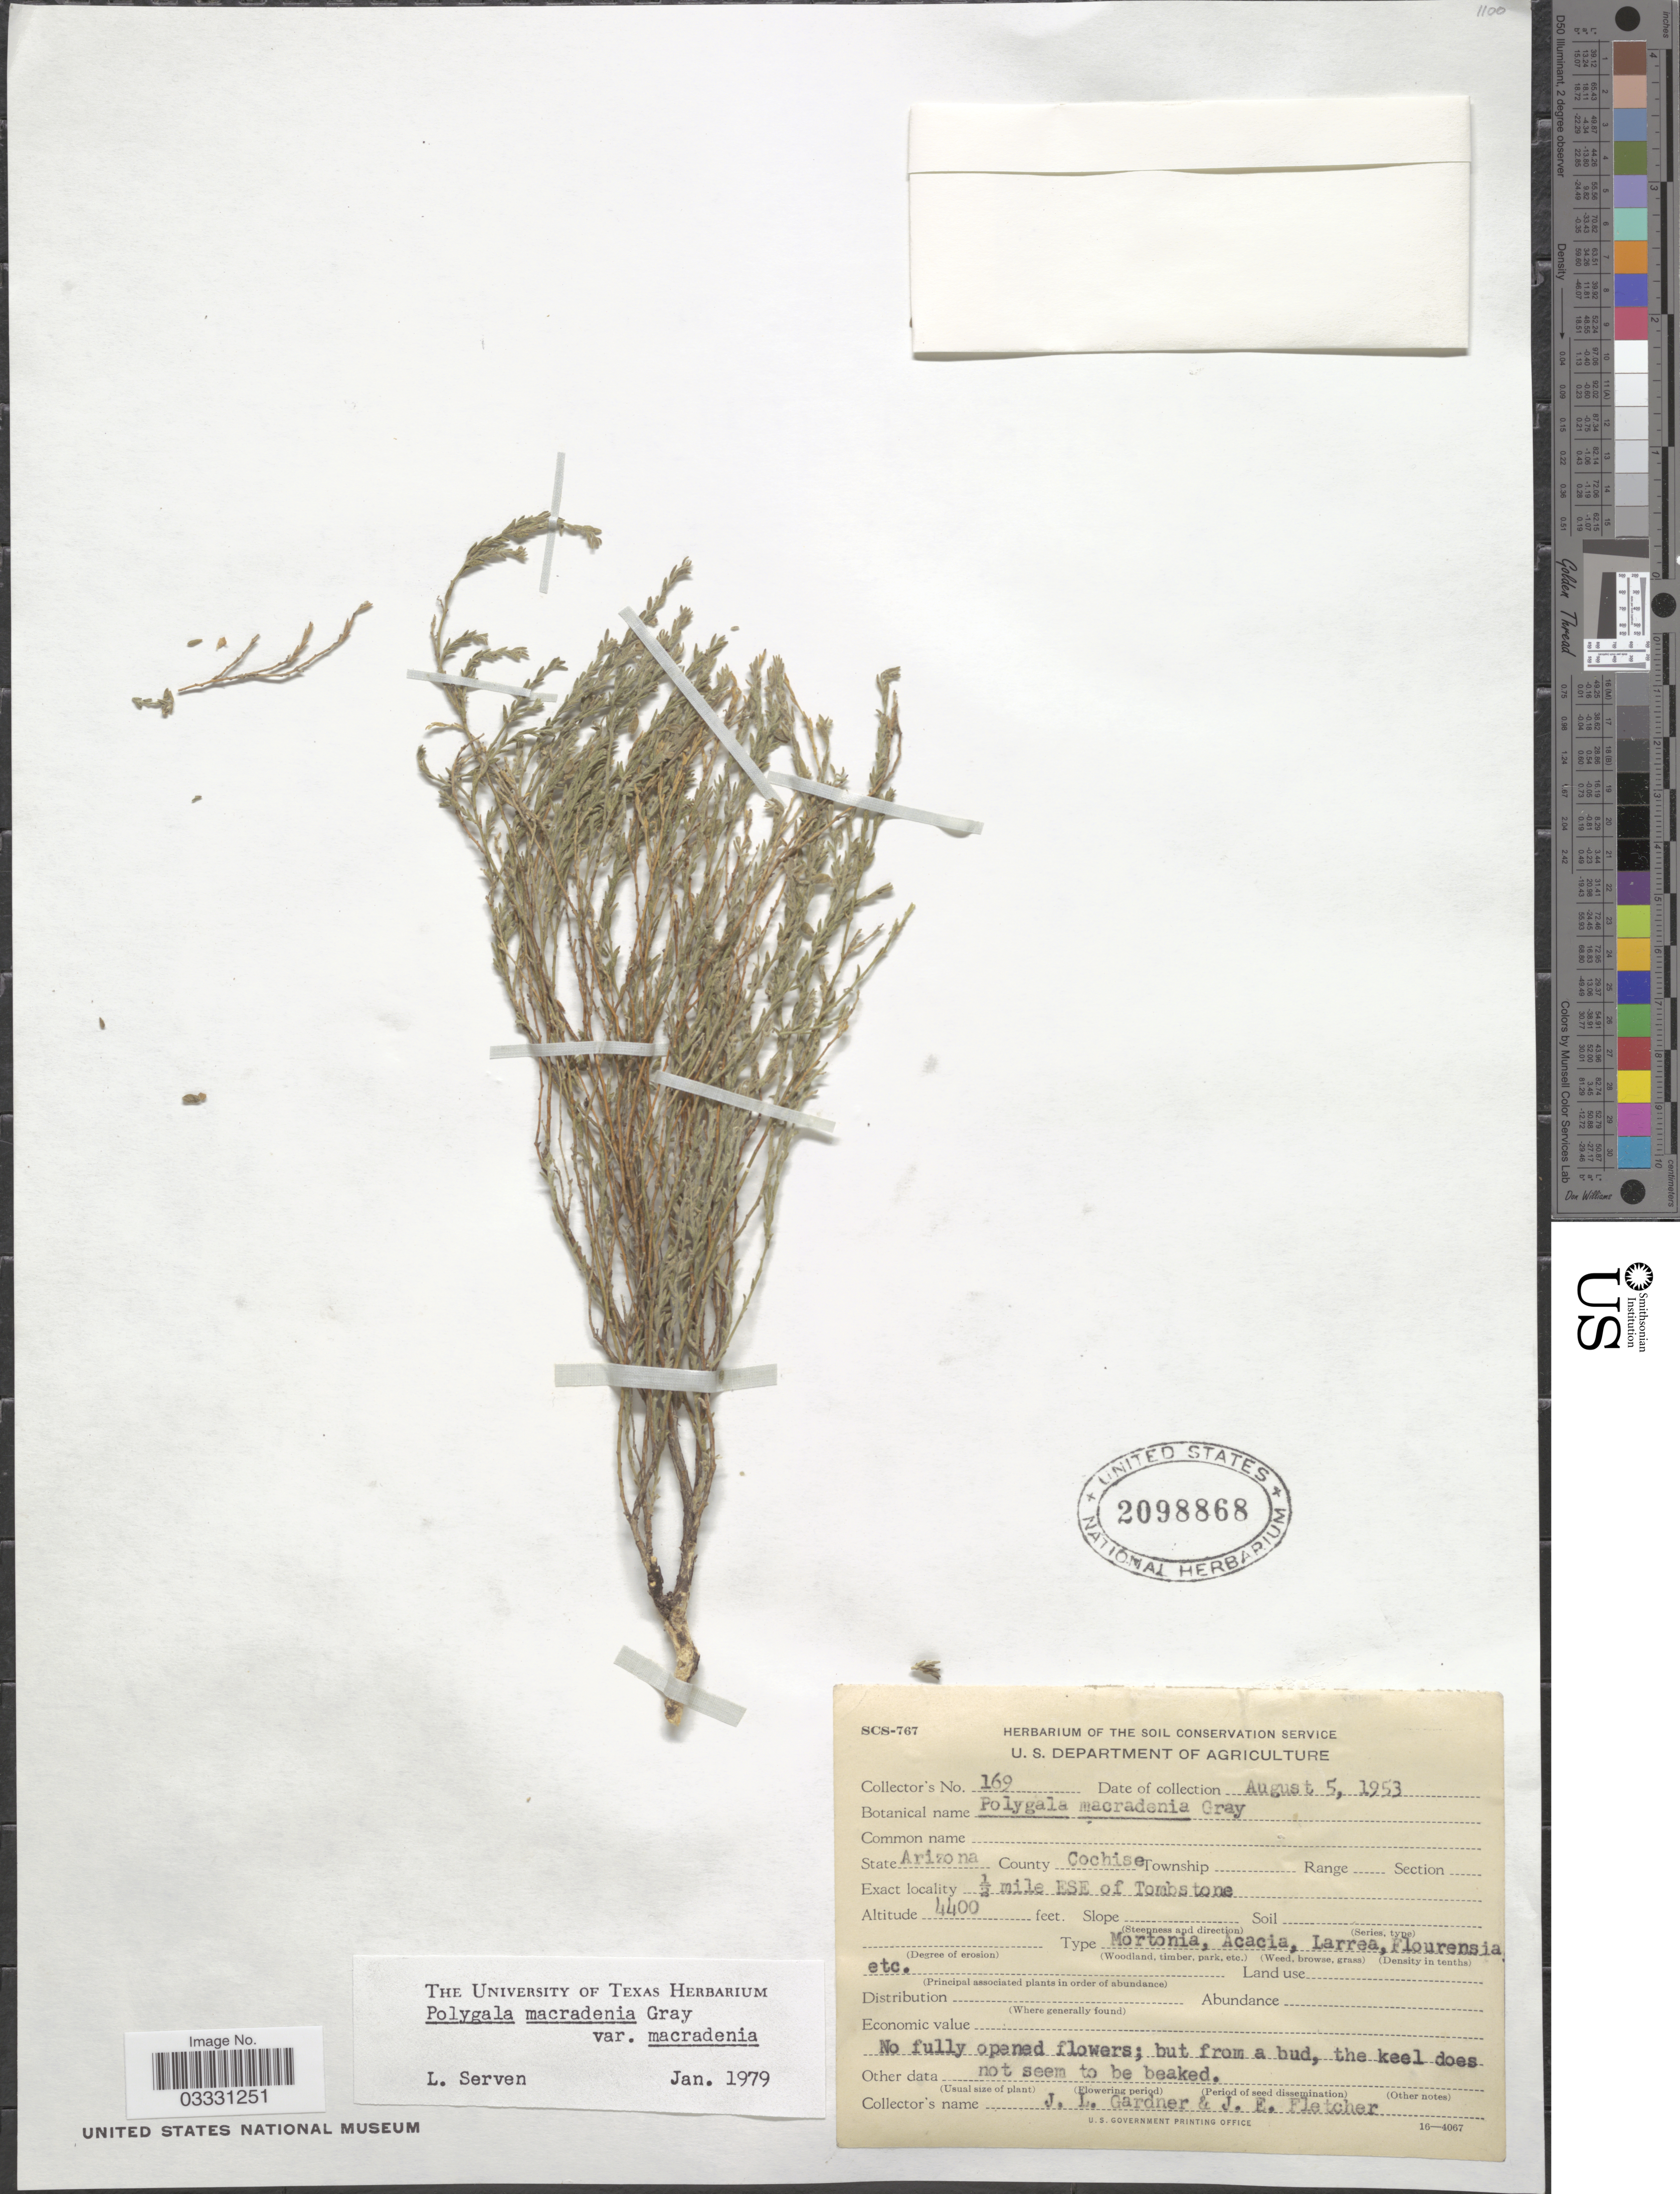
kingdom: Plantae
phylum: Tracheophyta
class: Magnoliopsida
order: Fabales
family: Polygalaceae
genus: Hebecarpa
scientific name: Hebecarpa macradenia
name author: (A. Gray) J.R. Abbott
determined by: Strong, Mark T., (BOT), Smithsonian Institution - National Museum of Natural History (UNITED STATES)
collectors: J. L. Gardner & J. Fletcher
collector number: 169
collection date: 1953-08-05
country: United States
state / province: Arizona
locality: County Cochise, ½ mile ESE of Tombstone.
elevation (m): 1341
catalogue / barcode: US 2098868